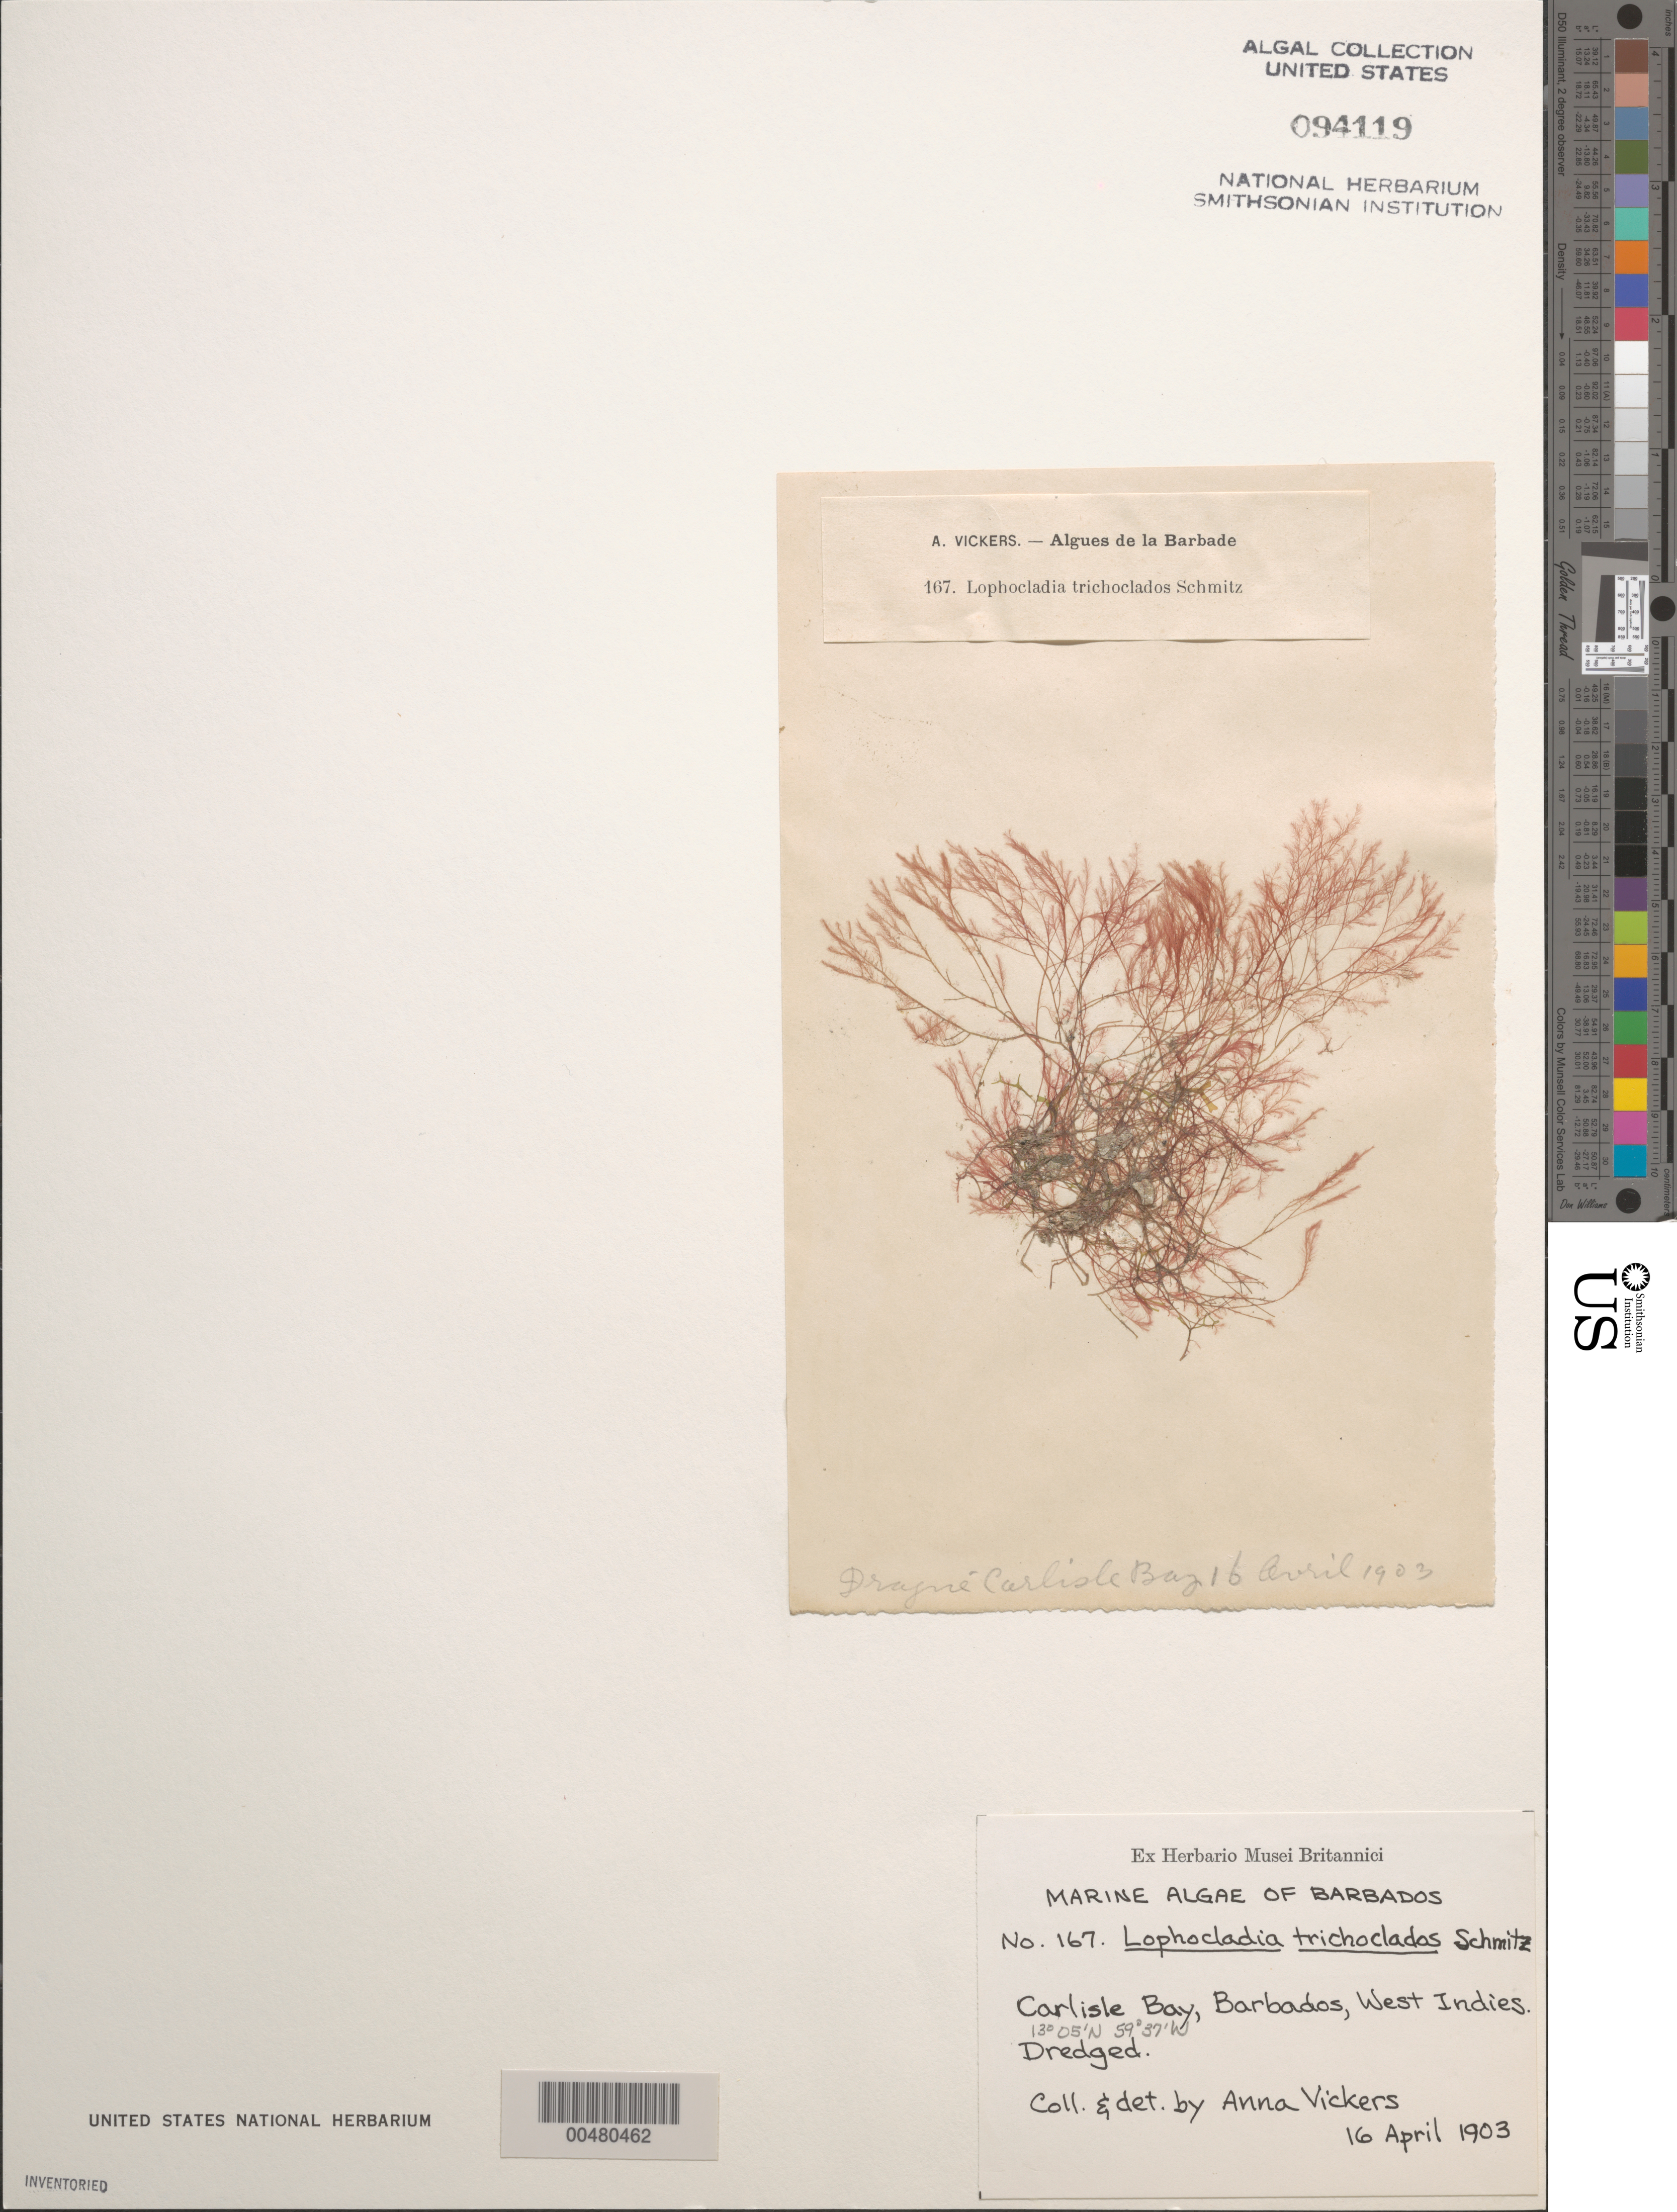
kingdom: Plantae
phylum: Rhodophyta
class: Florideophyceae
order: Ceramiales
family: Rhodomelaceae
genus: Lophocladia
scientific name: Lophocladia trichoclados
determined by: Vickers, A.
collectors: A. Vickers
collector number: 167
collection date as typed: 16 Apr 1903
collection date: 1903-04-16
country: Barbados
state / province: Saint Michael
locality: Carlisle Bay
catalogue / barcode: US 94119